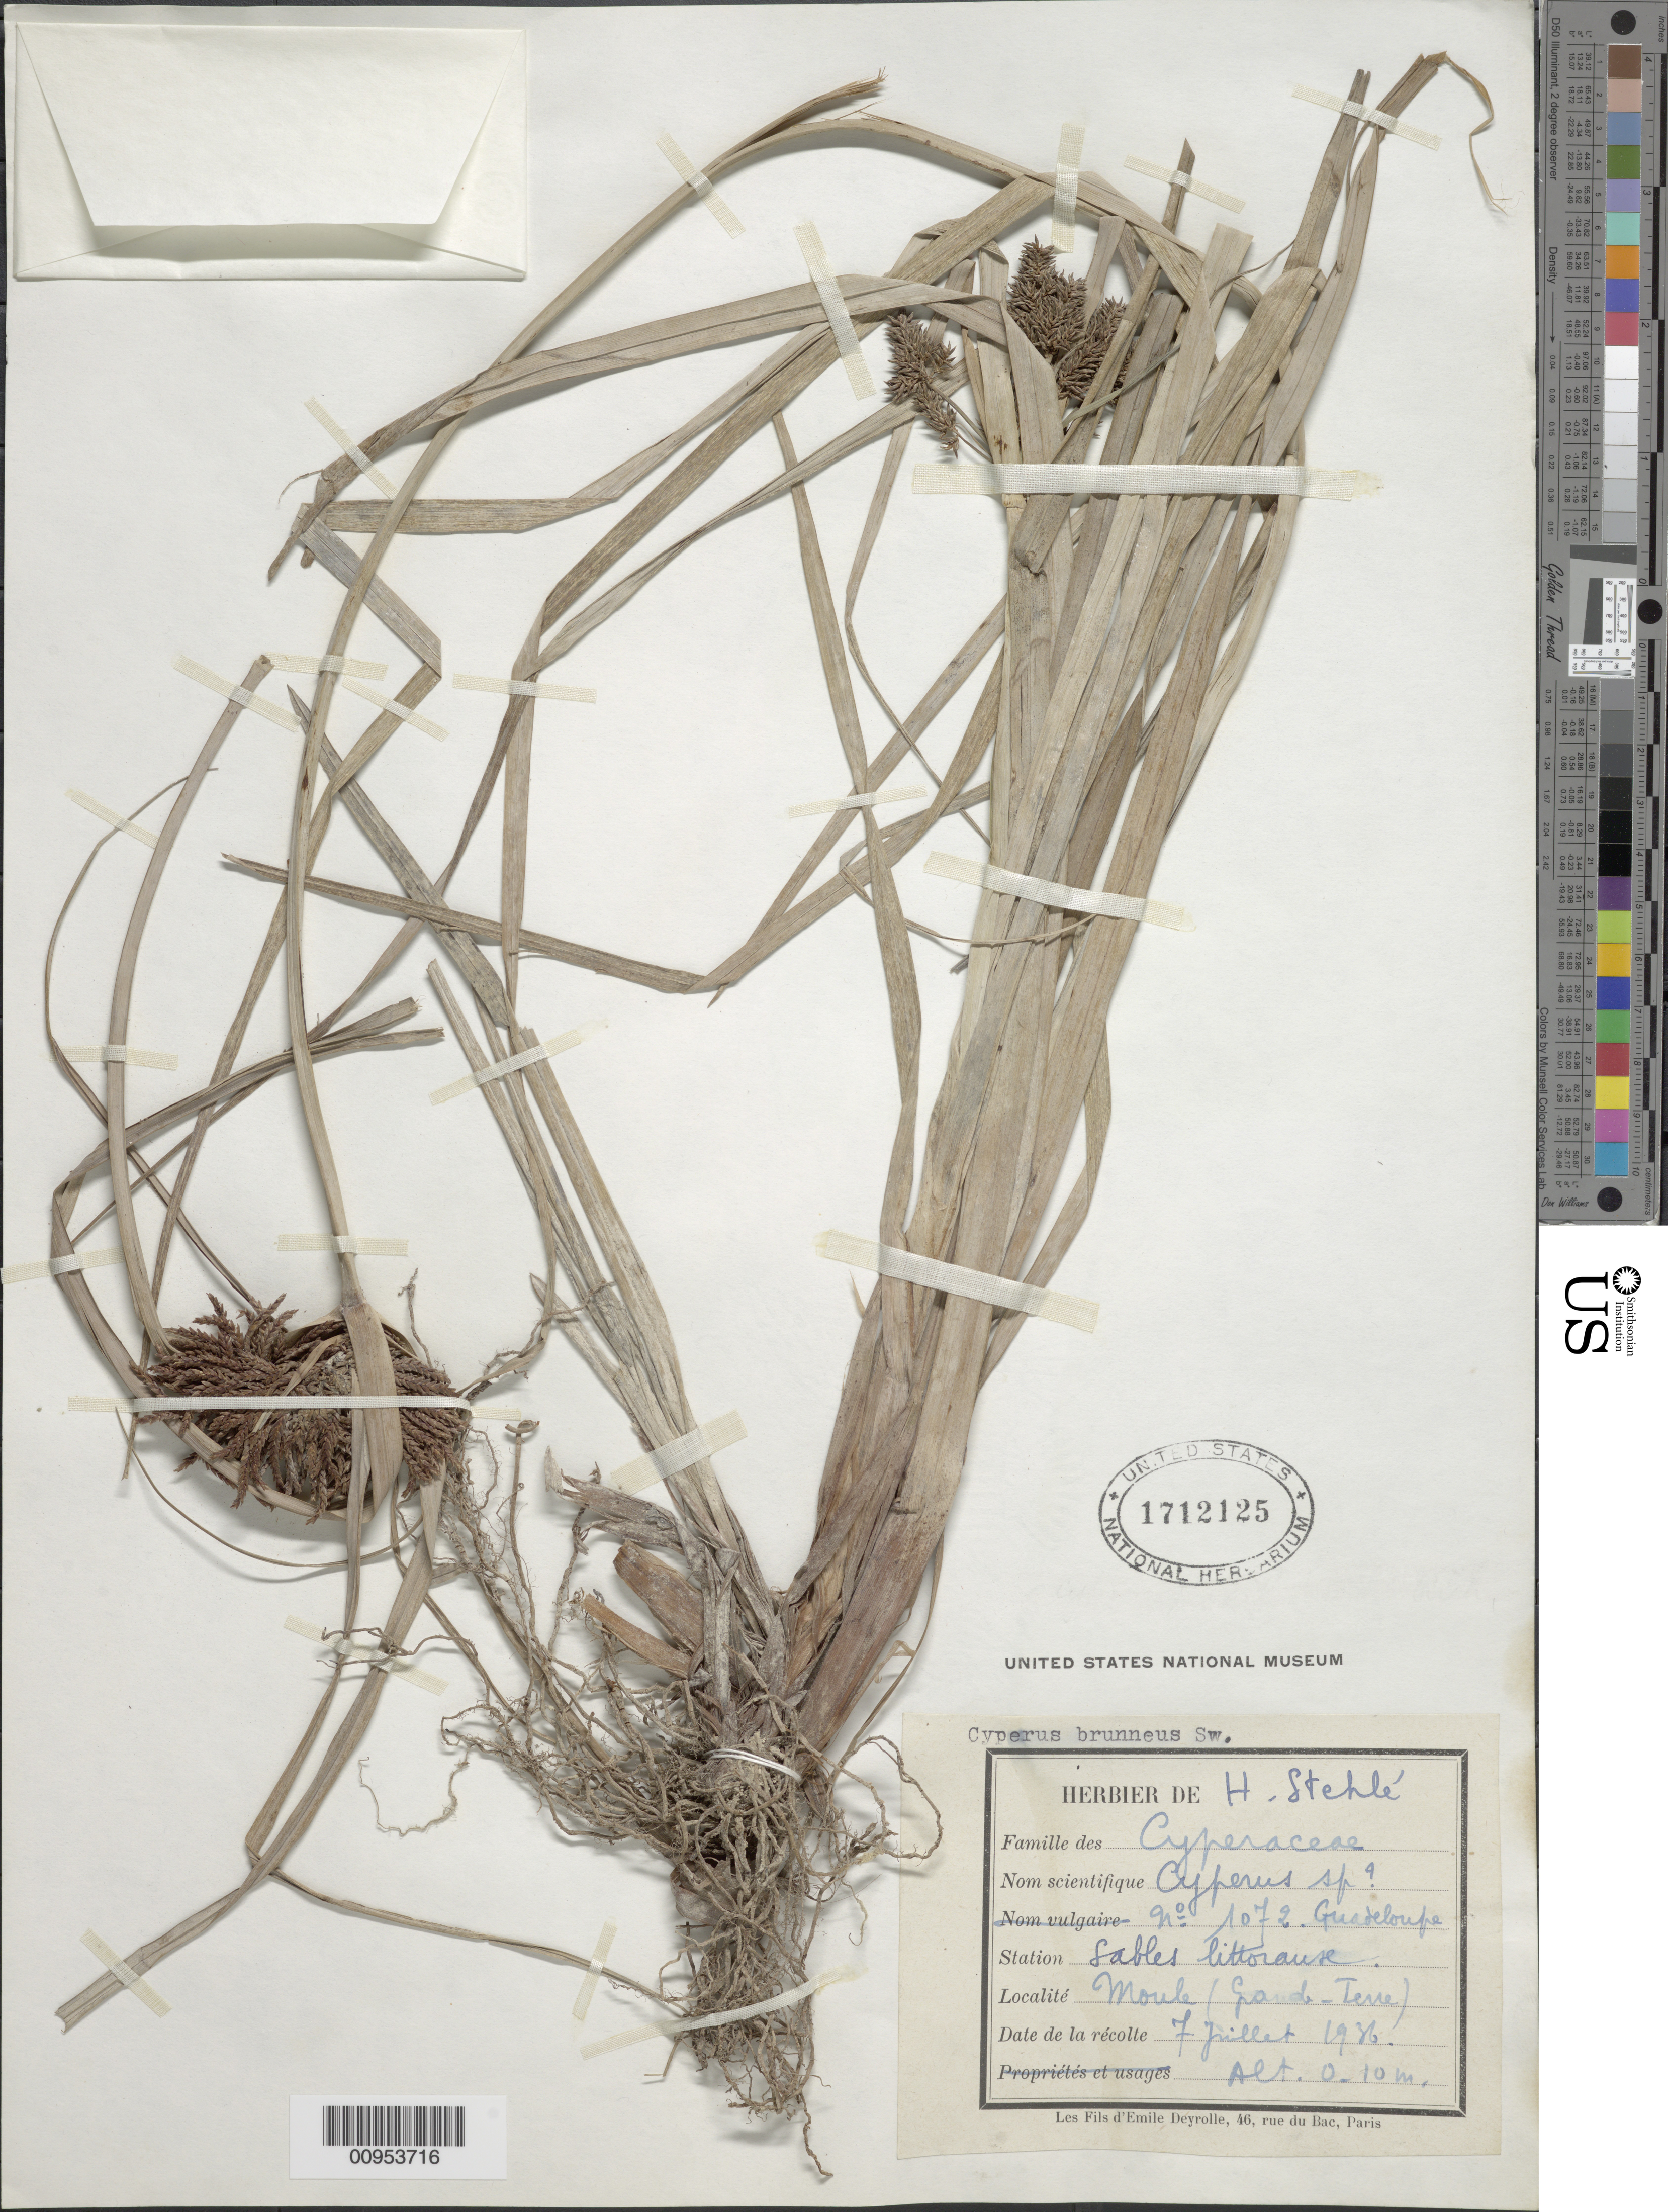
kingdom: Plantae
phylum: Tracheophyta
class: Liliopsida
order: Poales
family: Cyperaceae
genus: Cyperus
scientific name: Cyperus brunneus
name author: Sw.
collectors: H. Stehlé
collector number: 1072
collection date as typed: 07 Jul 1936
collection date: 1936-07-07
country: Guadeloupe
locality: Moule (grande Terre)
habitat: Sables littorause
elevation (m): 0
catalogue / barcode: US 1712125